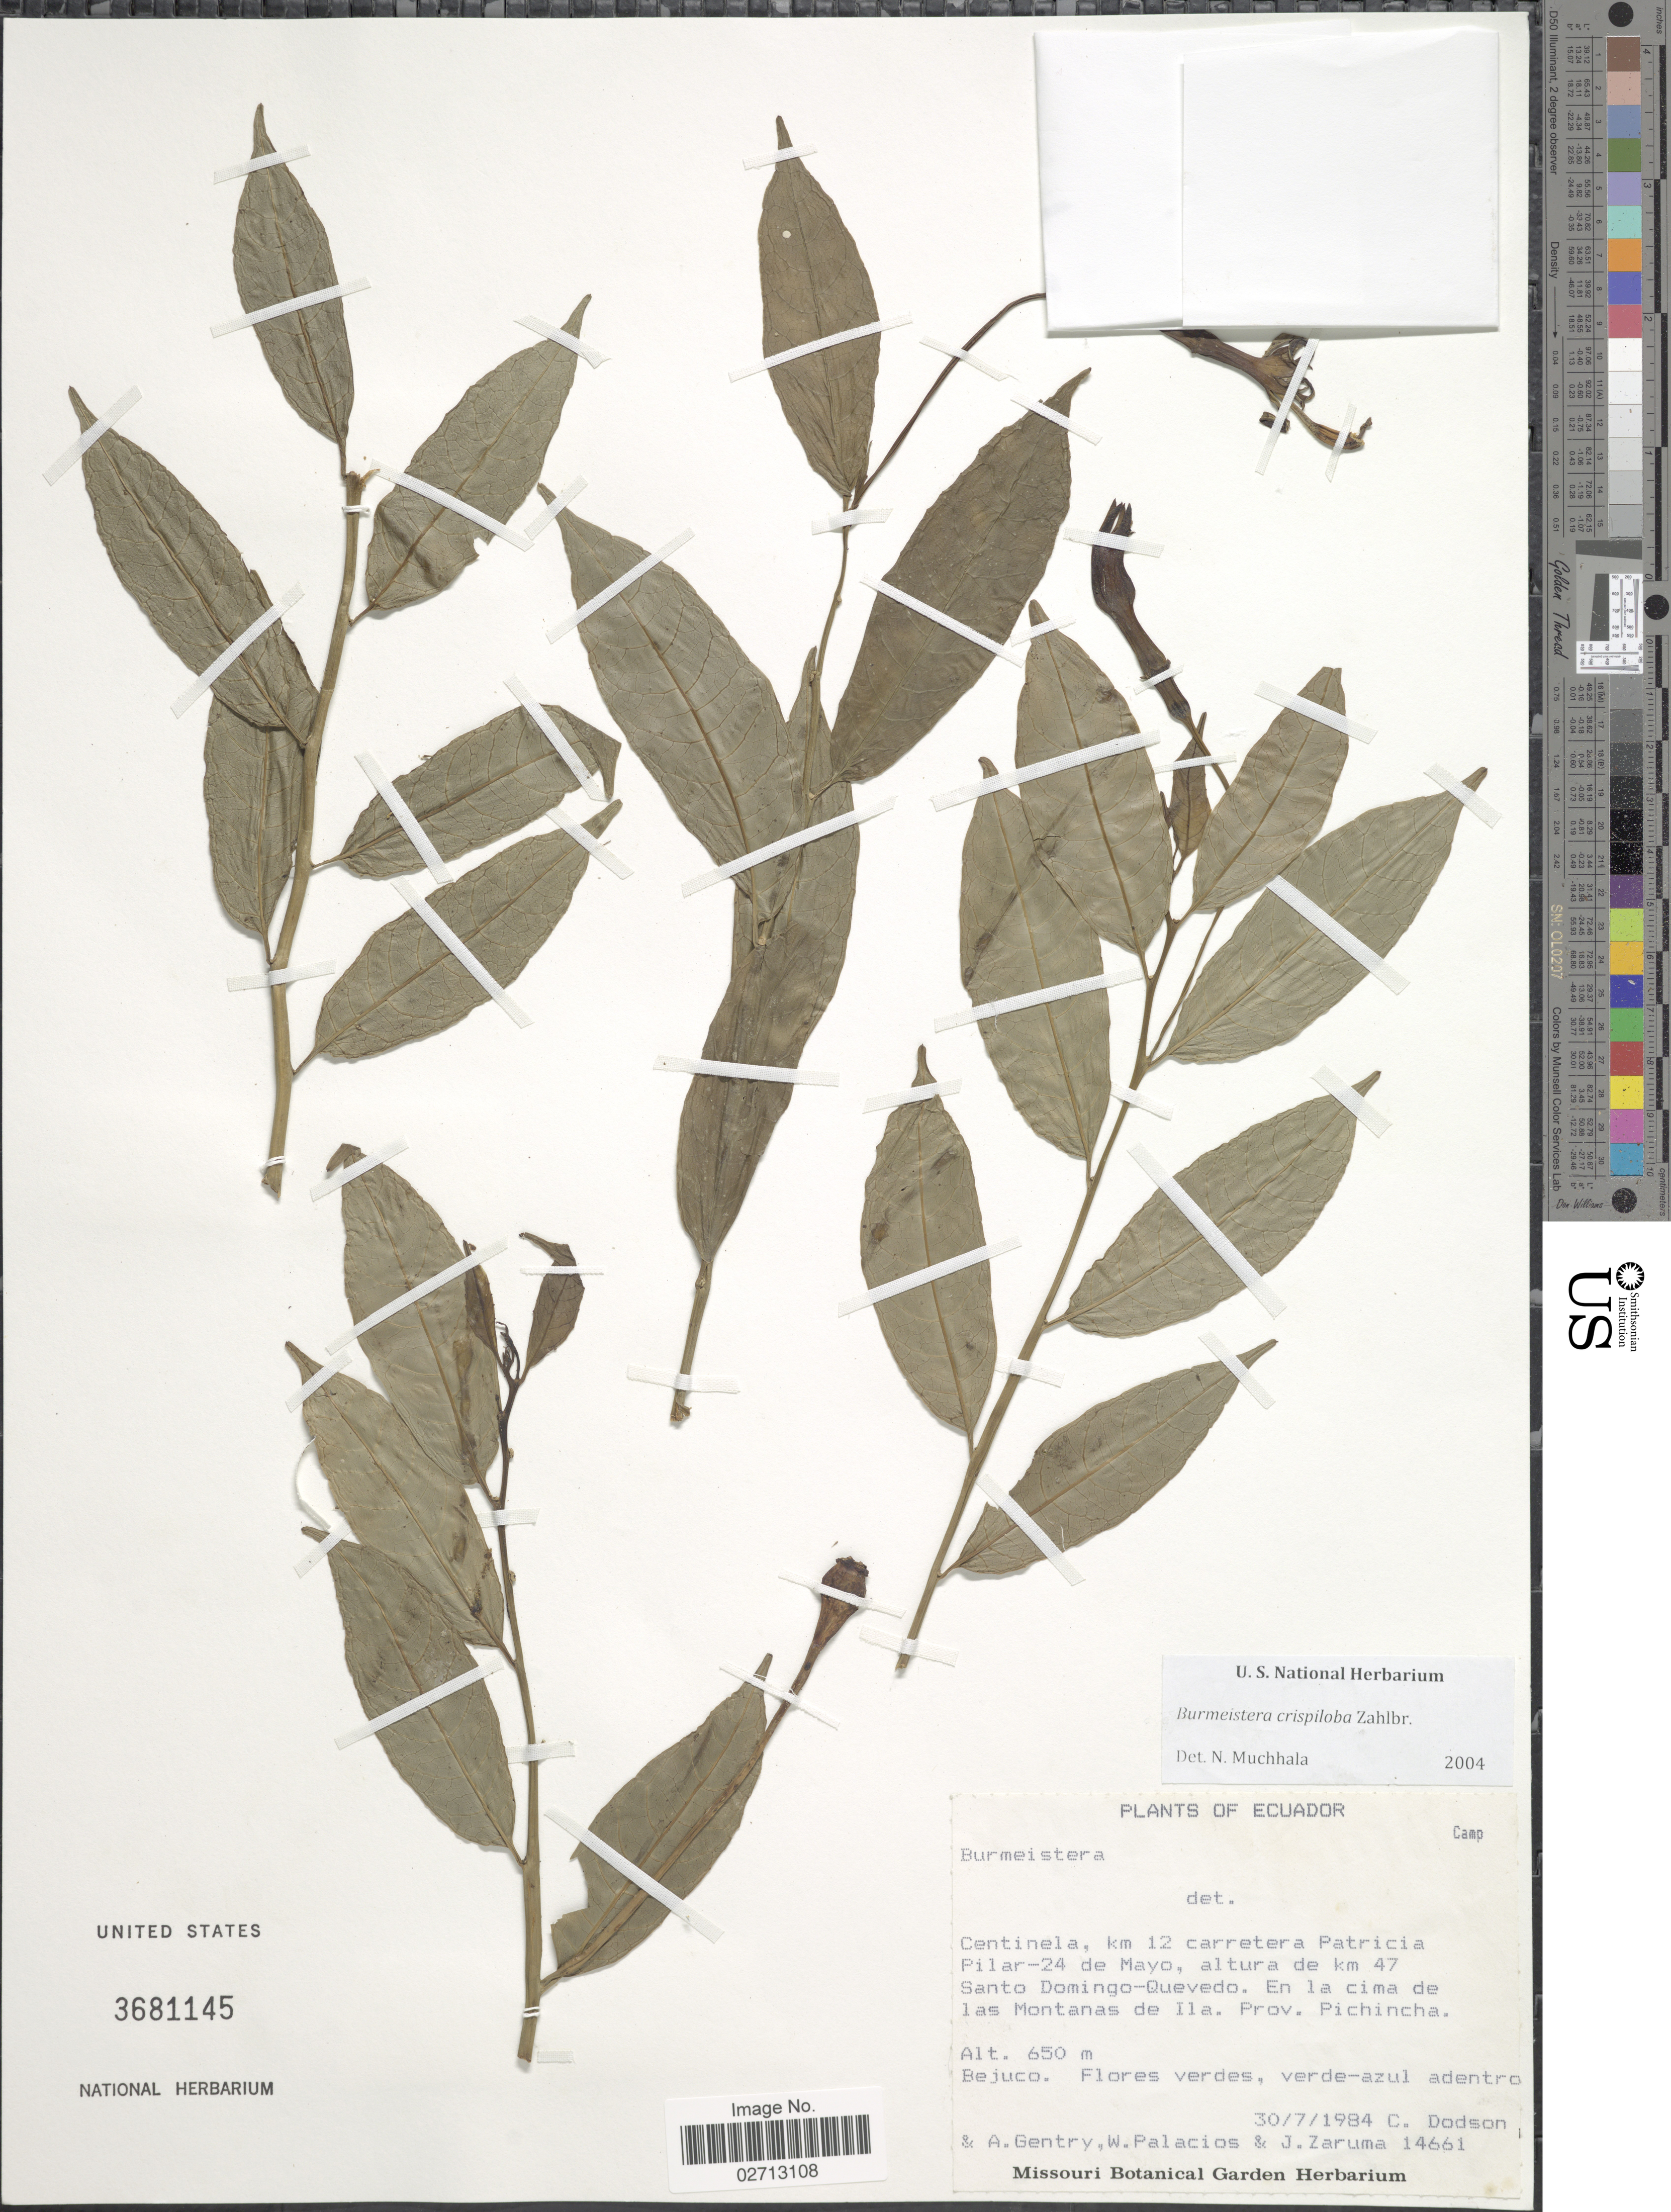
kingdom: Plantae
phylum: Tracheophyta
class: Magnoliopsida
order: Asterales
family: Campanulaceae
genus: Burmeistera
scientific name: Burmeistera crispiloba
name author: Zahlbr.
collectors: C. Dodson, A. H. Gentry, W. Palacios & J. Zaruma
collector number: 14661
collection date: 1984-07-30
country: Ecuador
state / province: Pichincha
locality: Centinela, km 12 carretera Patricia Pilar-24 de Mayo, altura de km 47 Santo Domingo-Quevedo. En la cima de las Montanas de Ila.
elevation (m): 650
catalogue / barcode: US 3681145